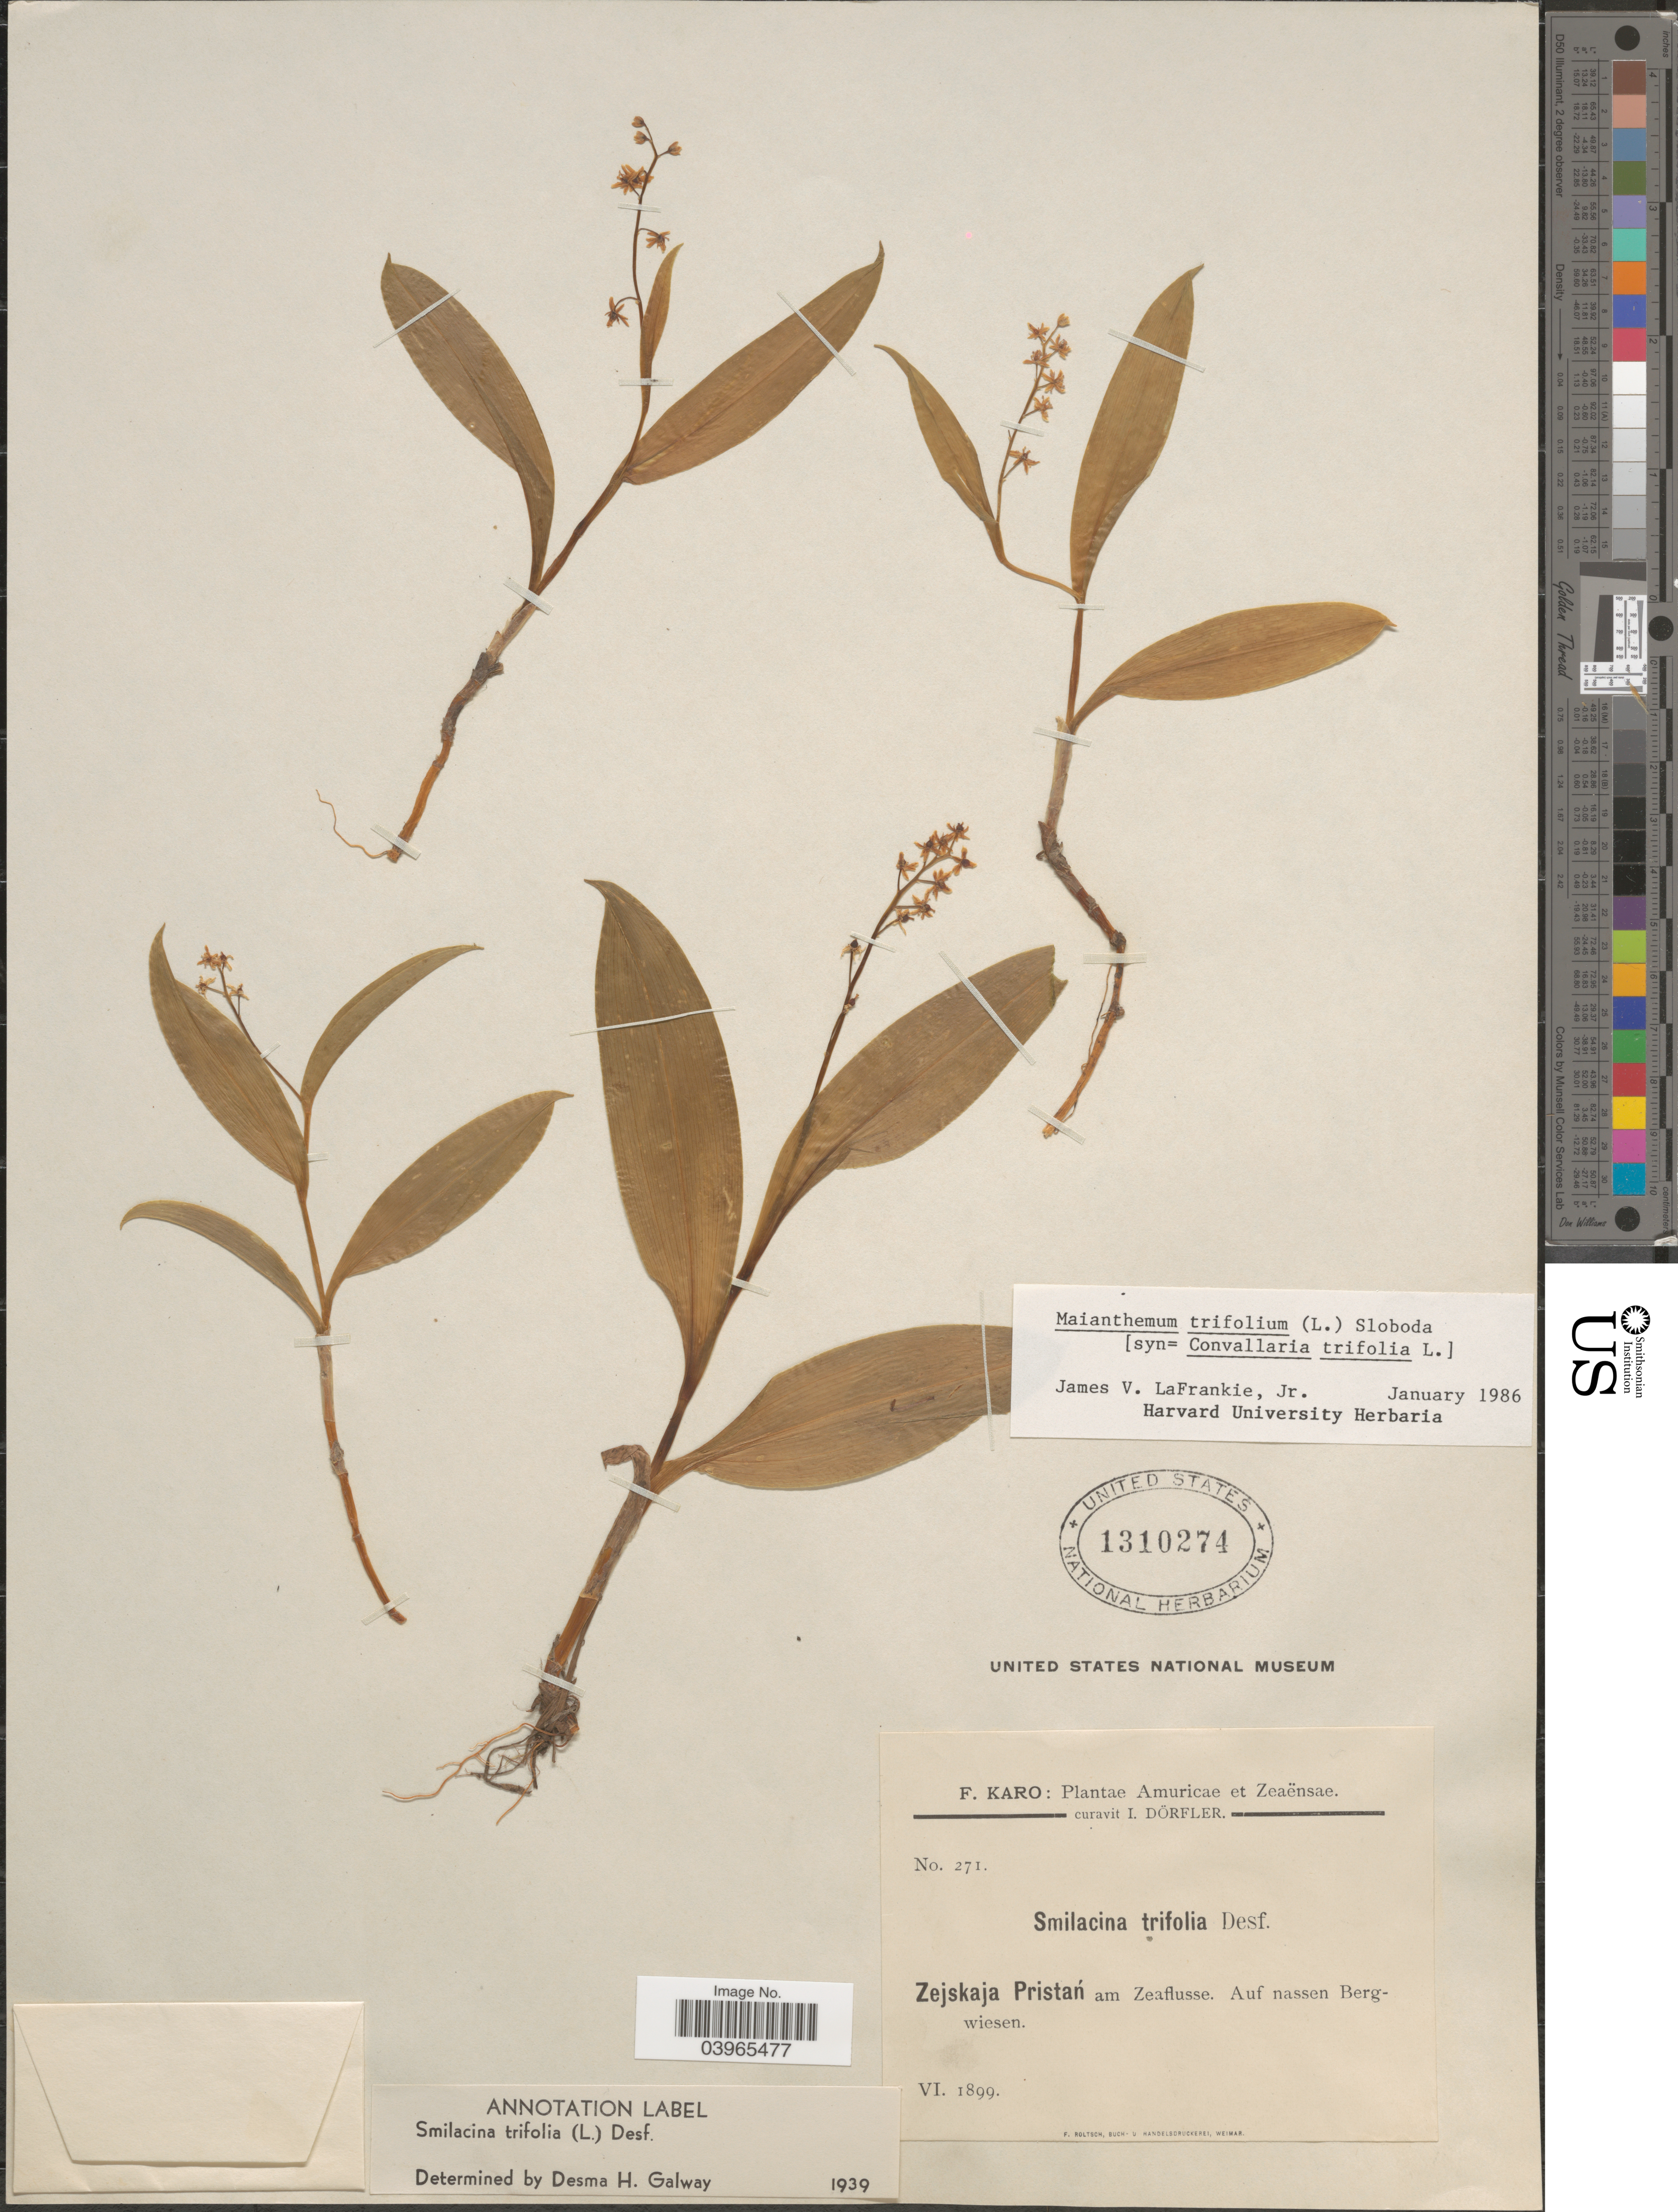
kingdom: Plantae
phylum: Tracheophyta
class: Liliopsida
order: Asparagales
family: Asparagaceae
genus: Maianthemum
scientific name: Maianthemum trifolium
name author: (L.) Sloboda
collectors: F. Karo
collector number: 271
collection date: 1899-06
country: Russian Federation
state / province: Amur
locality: Amuricae et Zeaënsae. Zejskaja Pristań am Zeaflusse. Auf nassen Bergwiesen.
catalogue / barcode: US 1310274